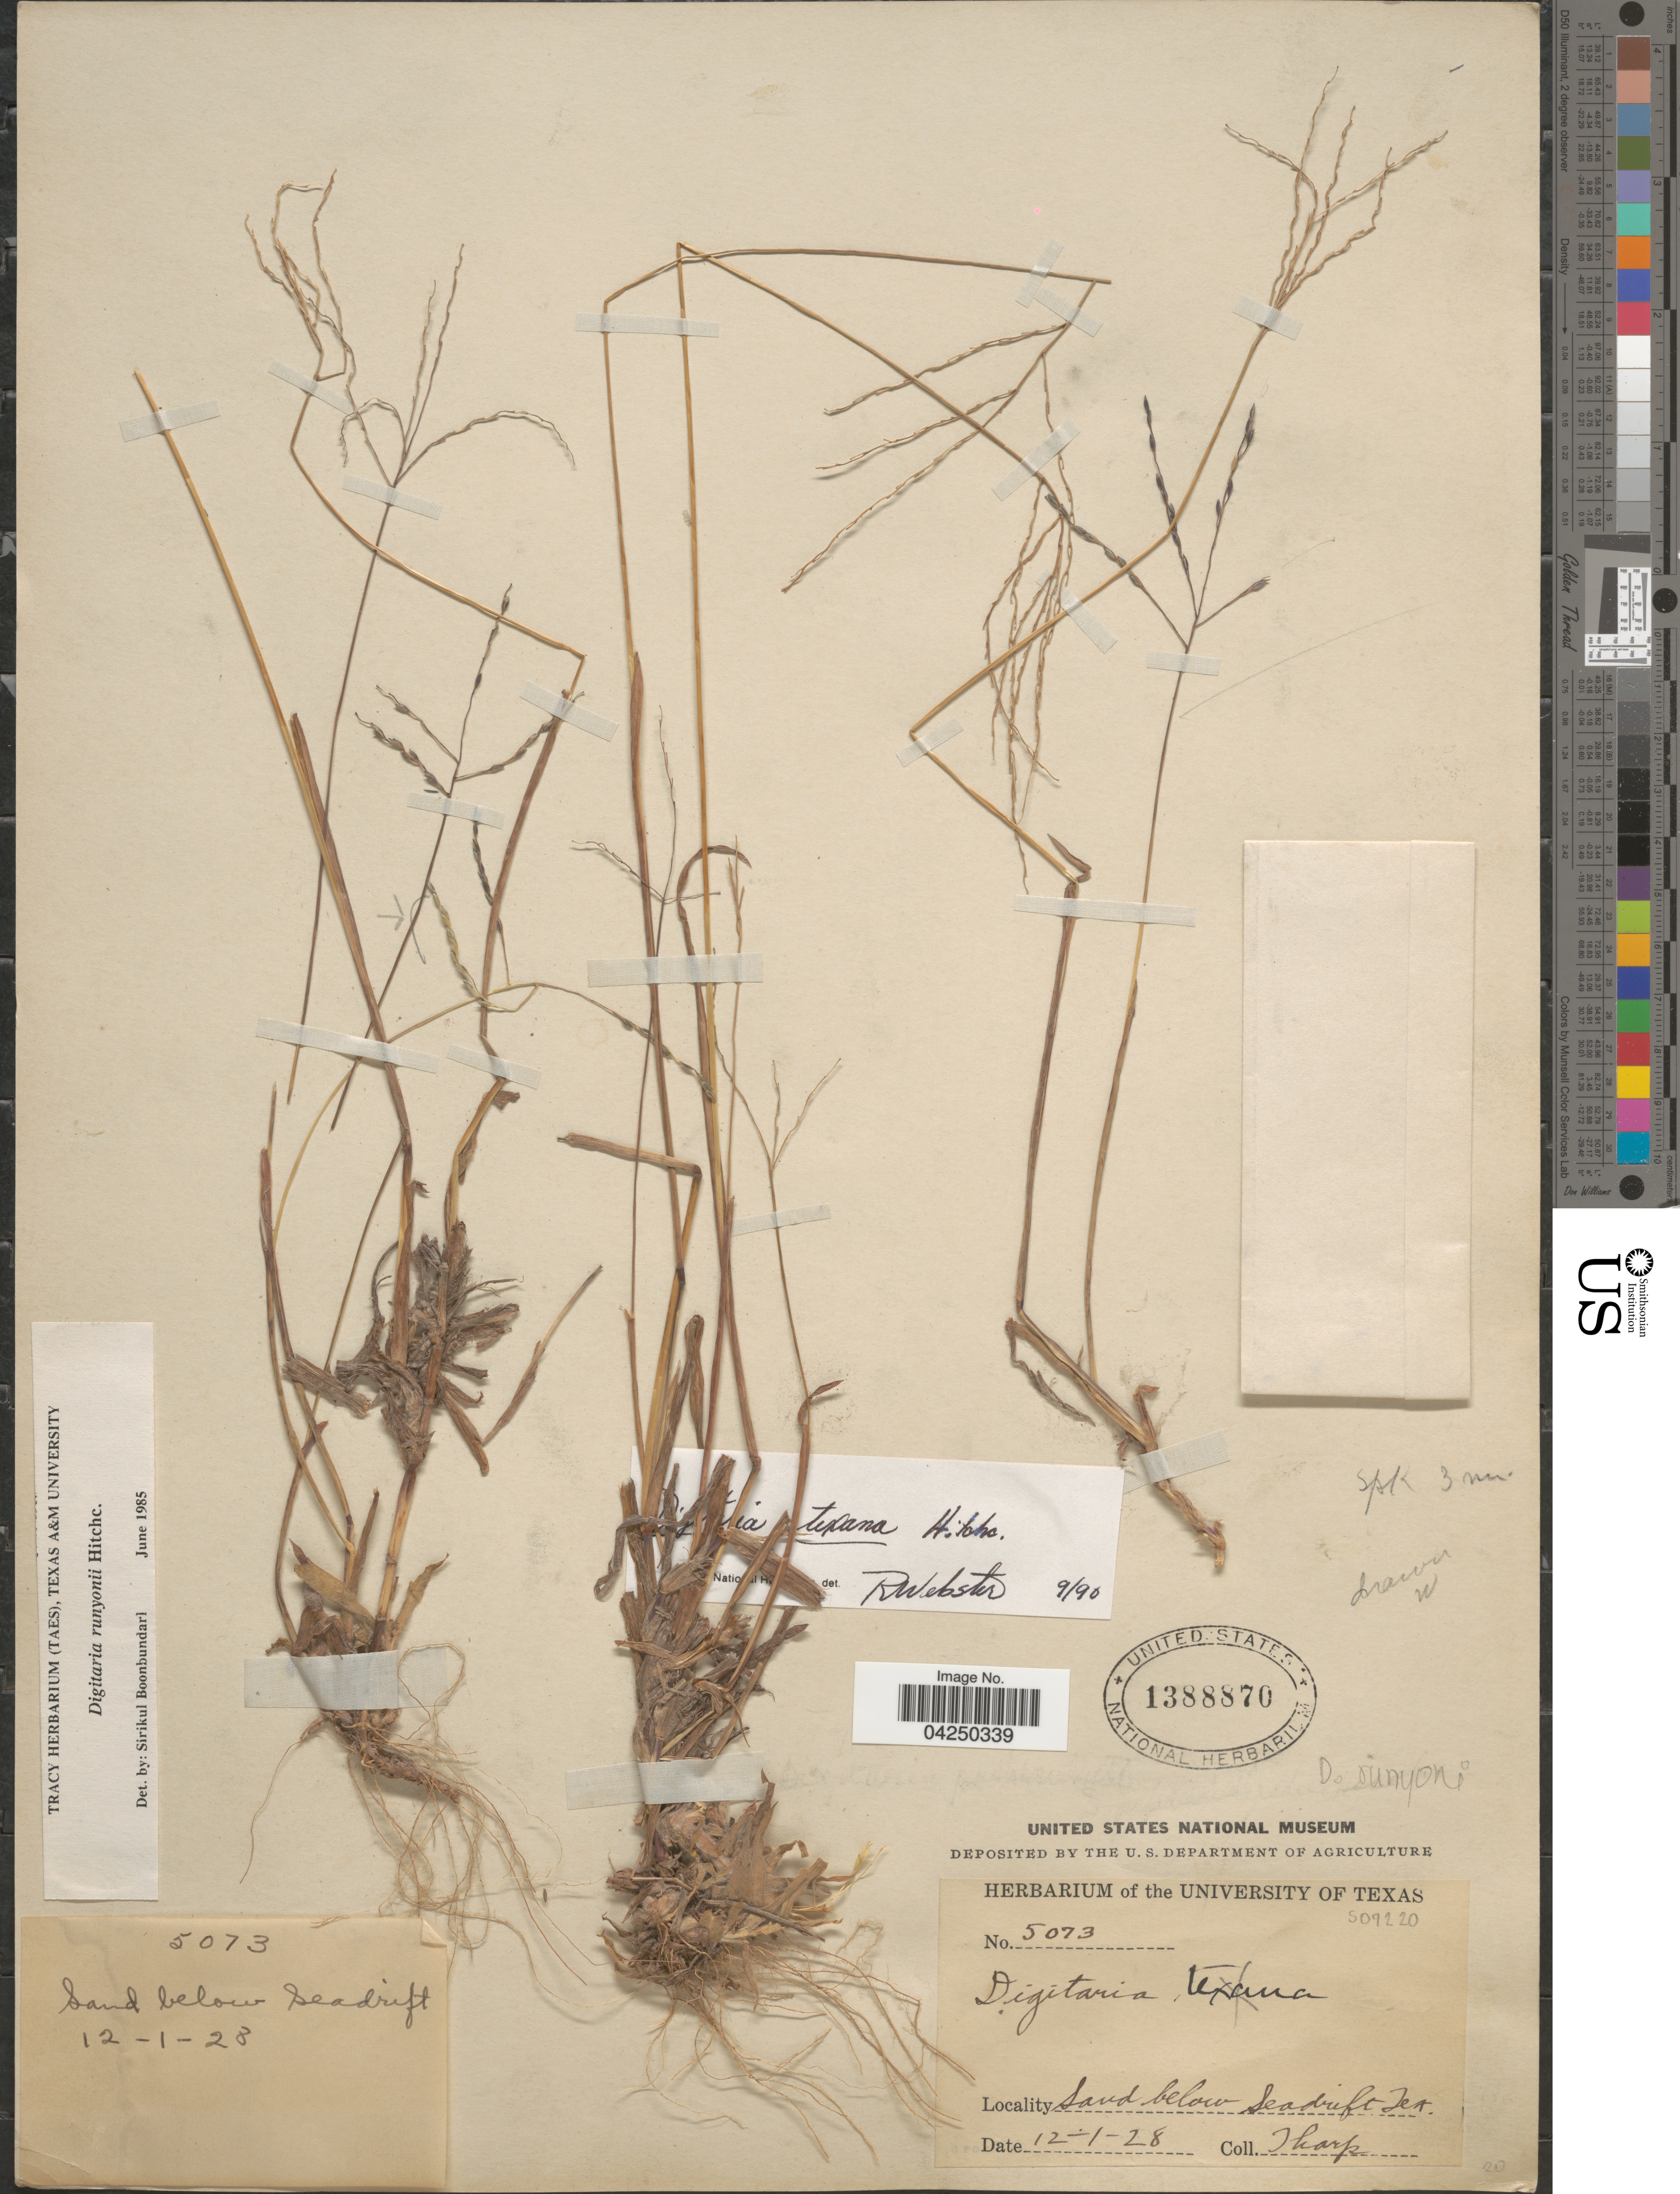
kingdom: Plantae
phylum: Tracheophyta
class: Liliopsida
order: Poales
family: Poaceae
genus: Digitaria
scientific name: Digitaria texana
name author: Hitchc.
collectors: Tharp, --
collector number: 5073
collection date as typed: Transcribed d/m/y: 1/12/28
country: United States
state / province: Texas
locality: Sand below Seadrift.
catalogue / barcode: US 1388870